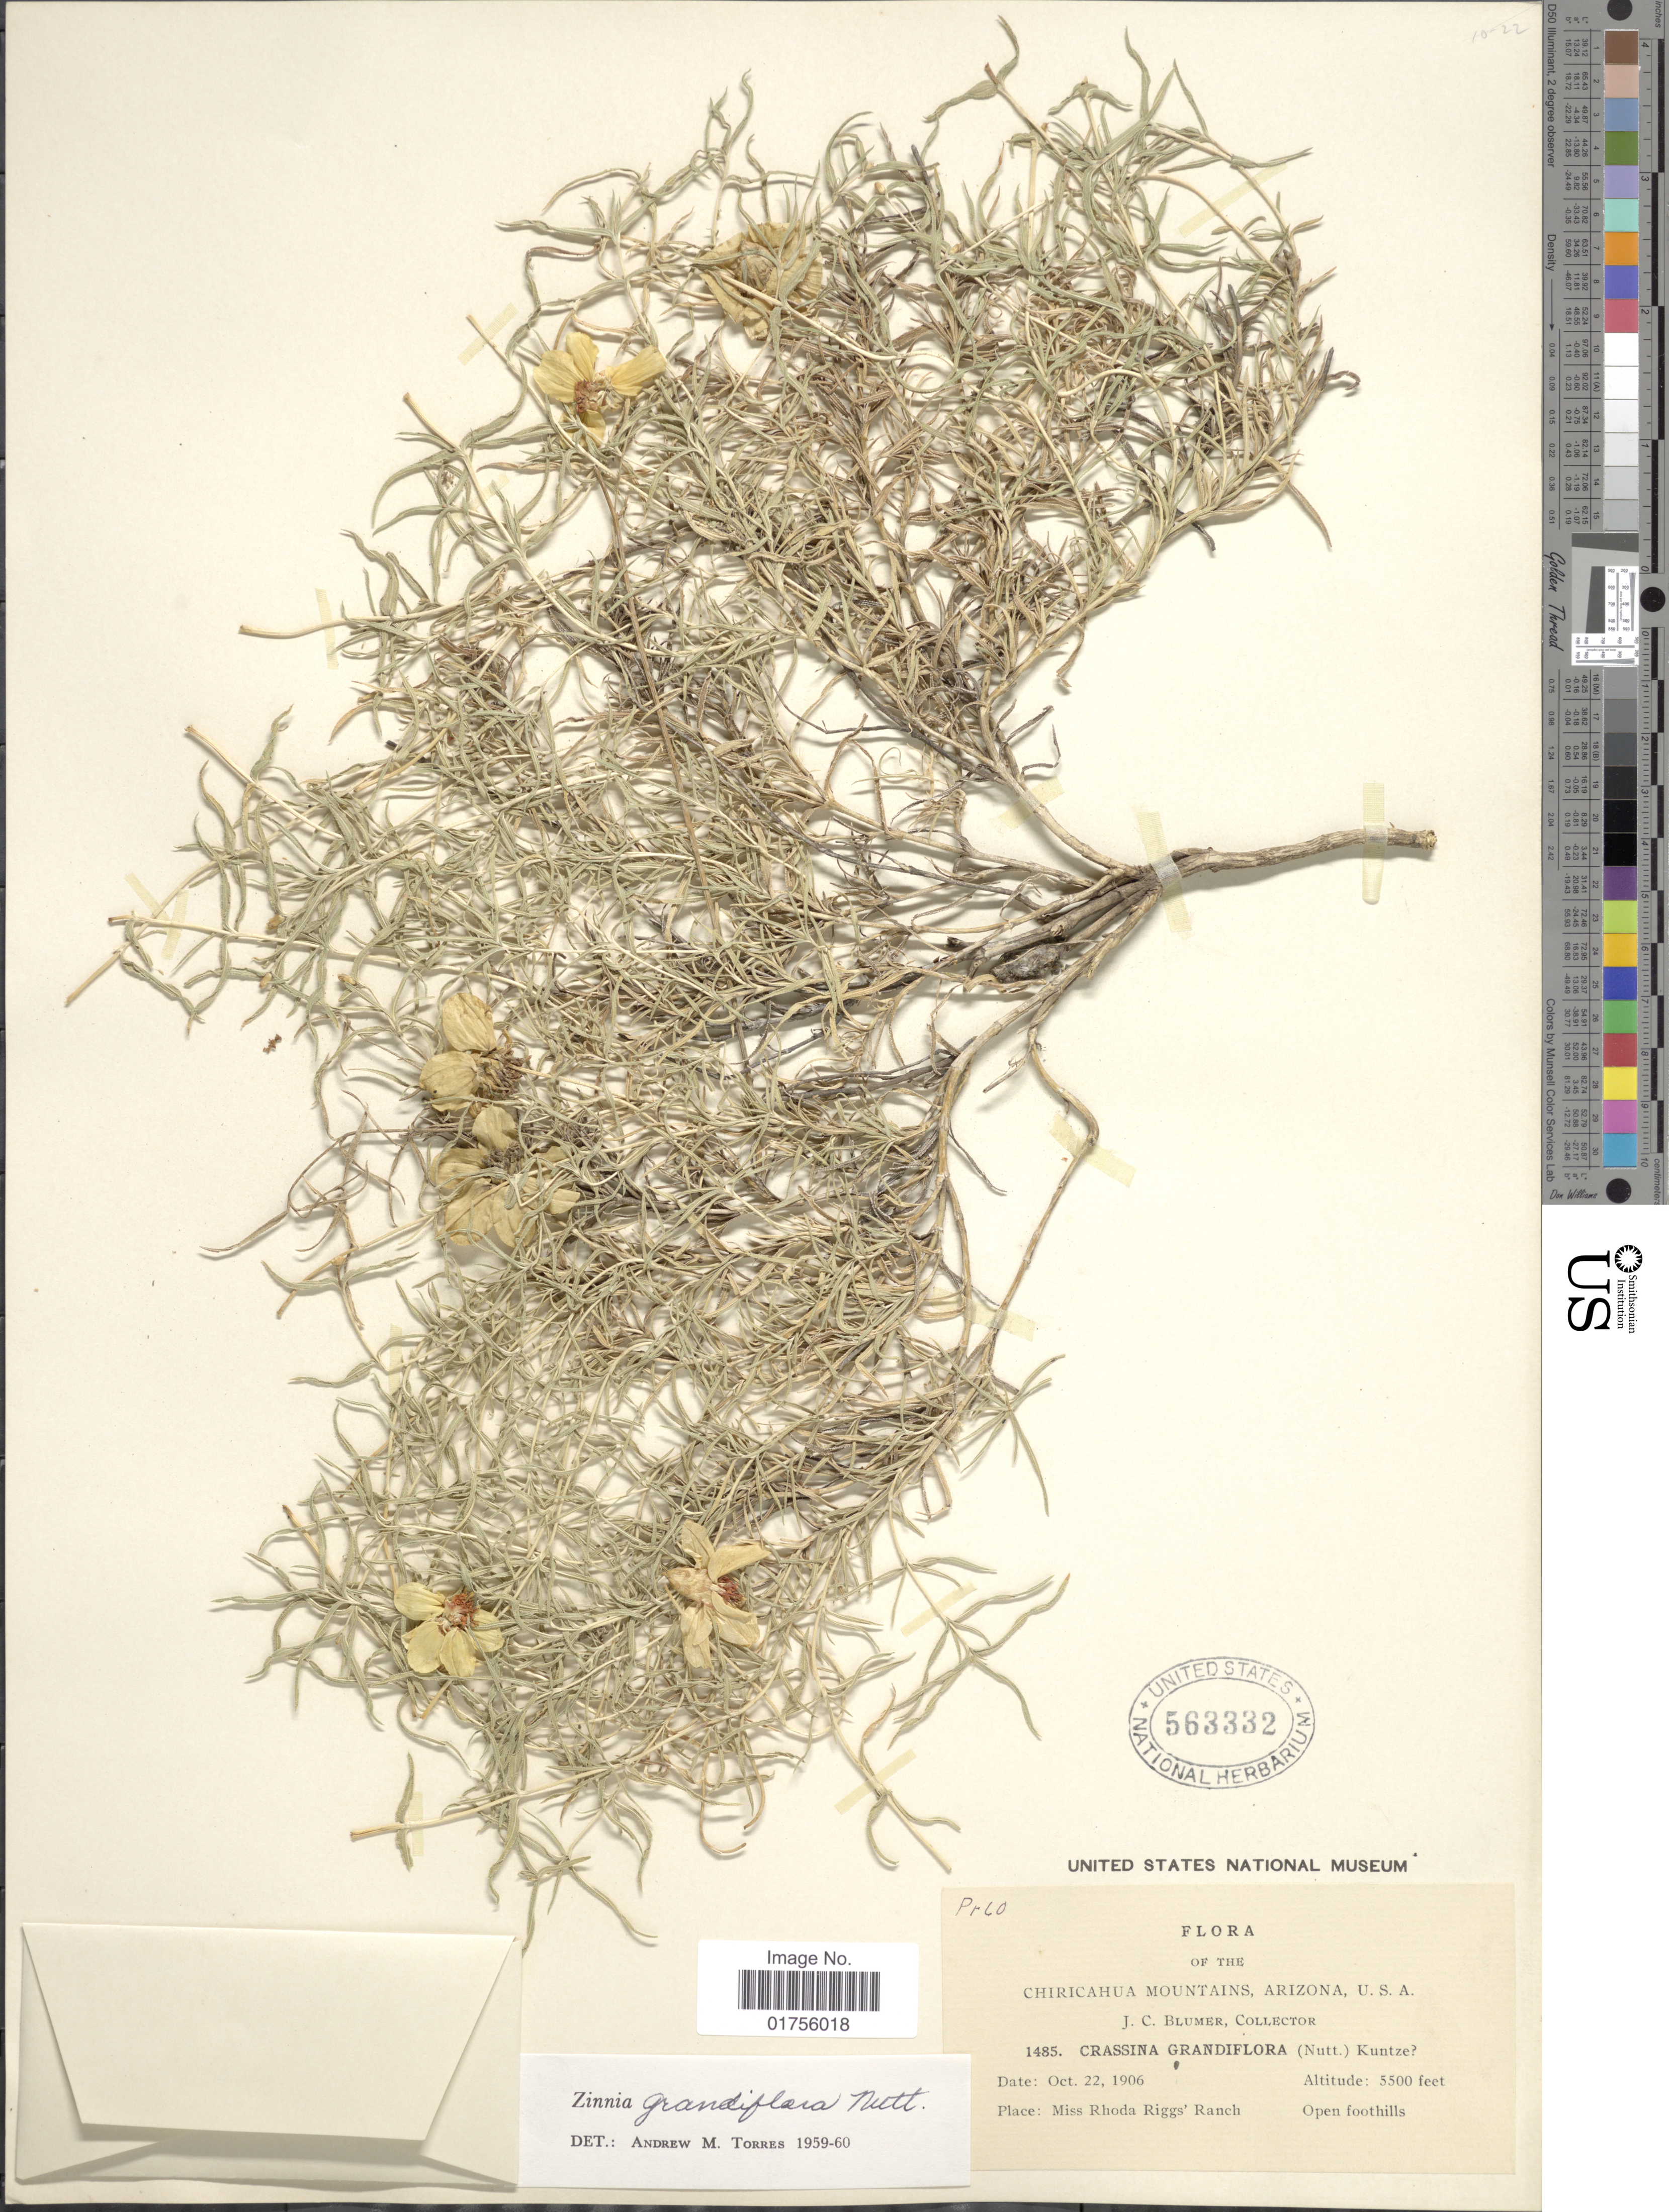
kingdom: Plantae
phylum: Tracheophyta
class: Magnoliopsida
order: Asterales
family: Asteraceae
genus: Zinnia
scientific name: Zinnia grandiflora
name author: Nutt.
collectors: J. C. Blumer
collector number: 1485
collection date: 1906-10-22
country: United States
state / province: Arizona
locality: Chiricahua Mountains, Arizona, Miss Rhoda Rigg's Ranch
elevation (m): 1676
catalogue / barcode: US 563332